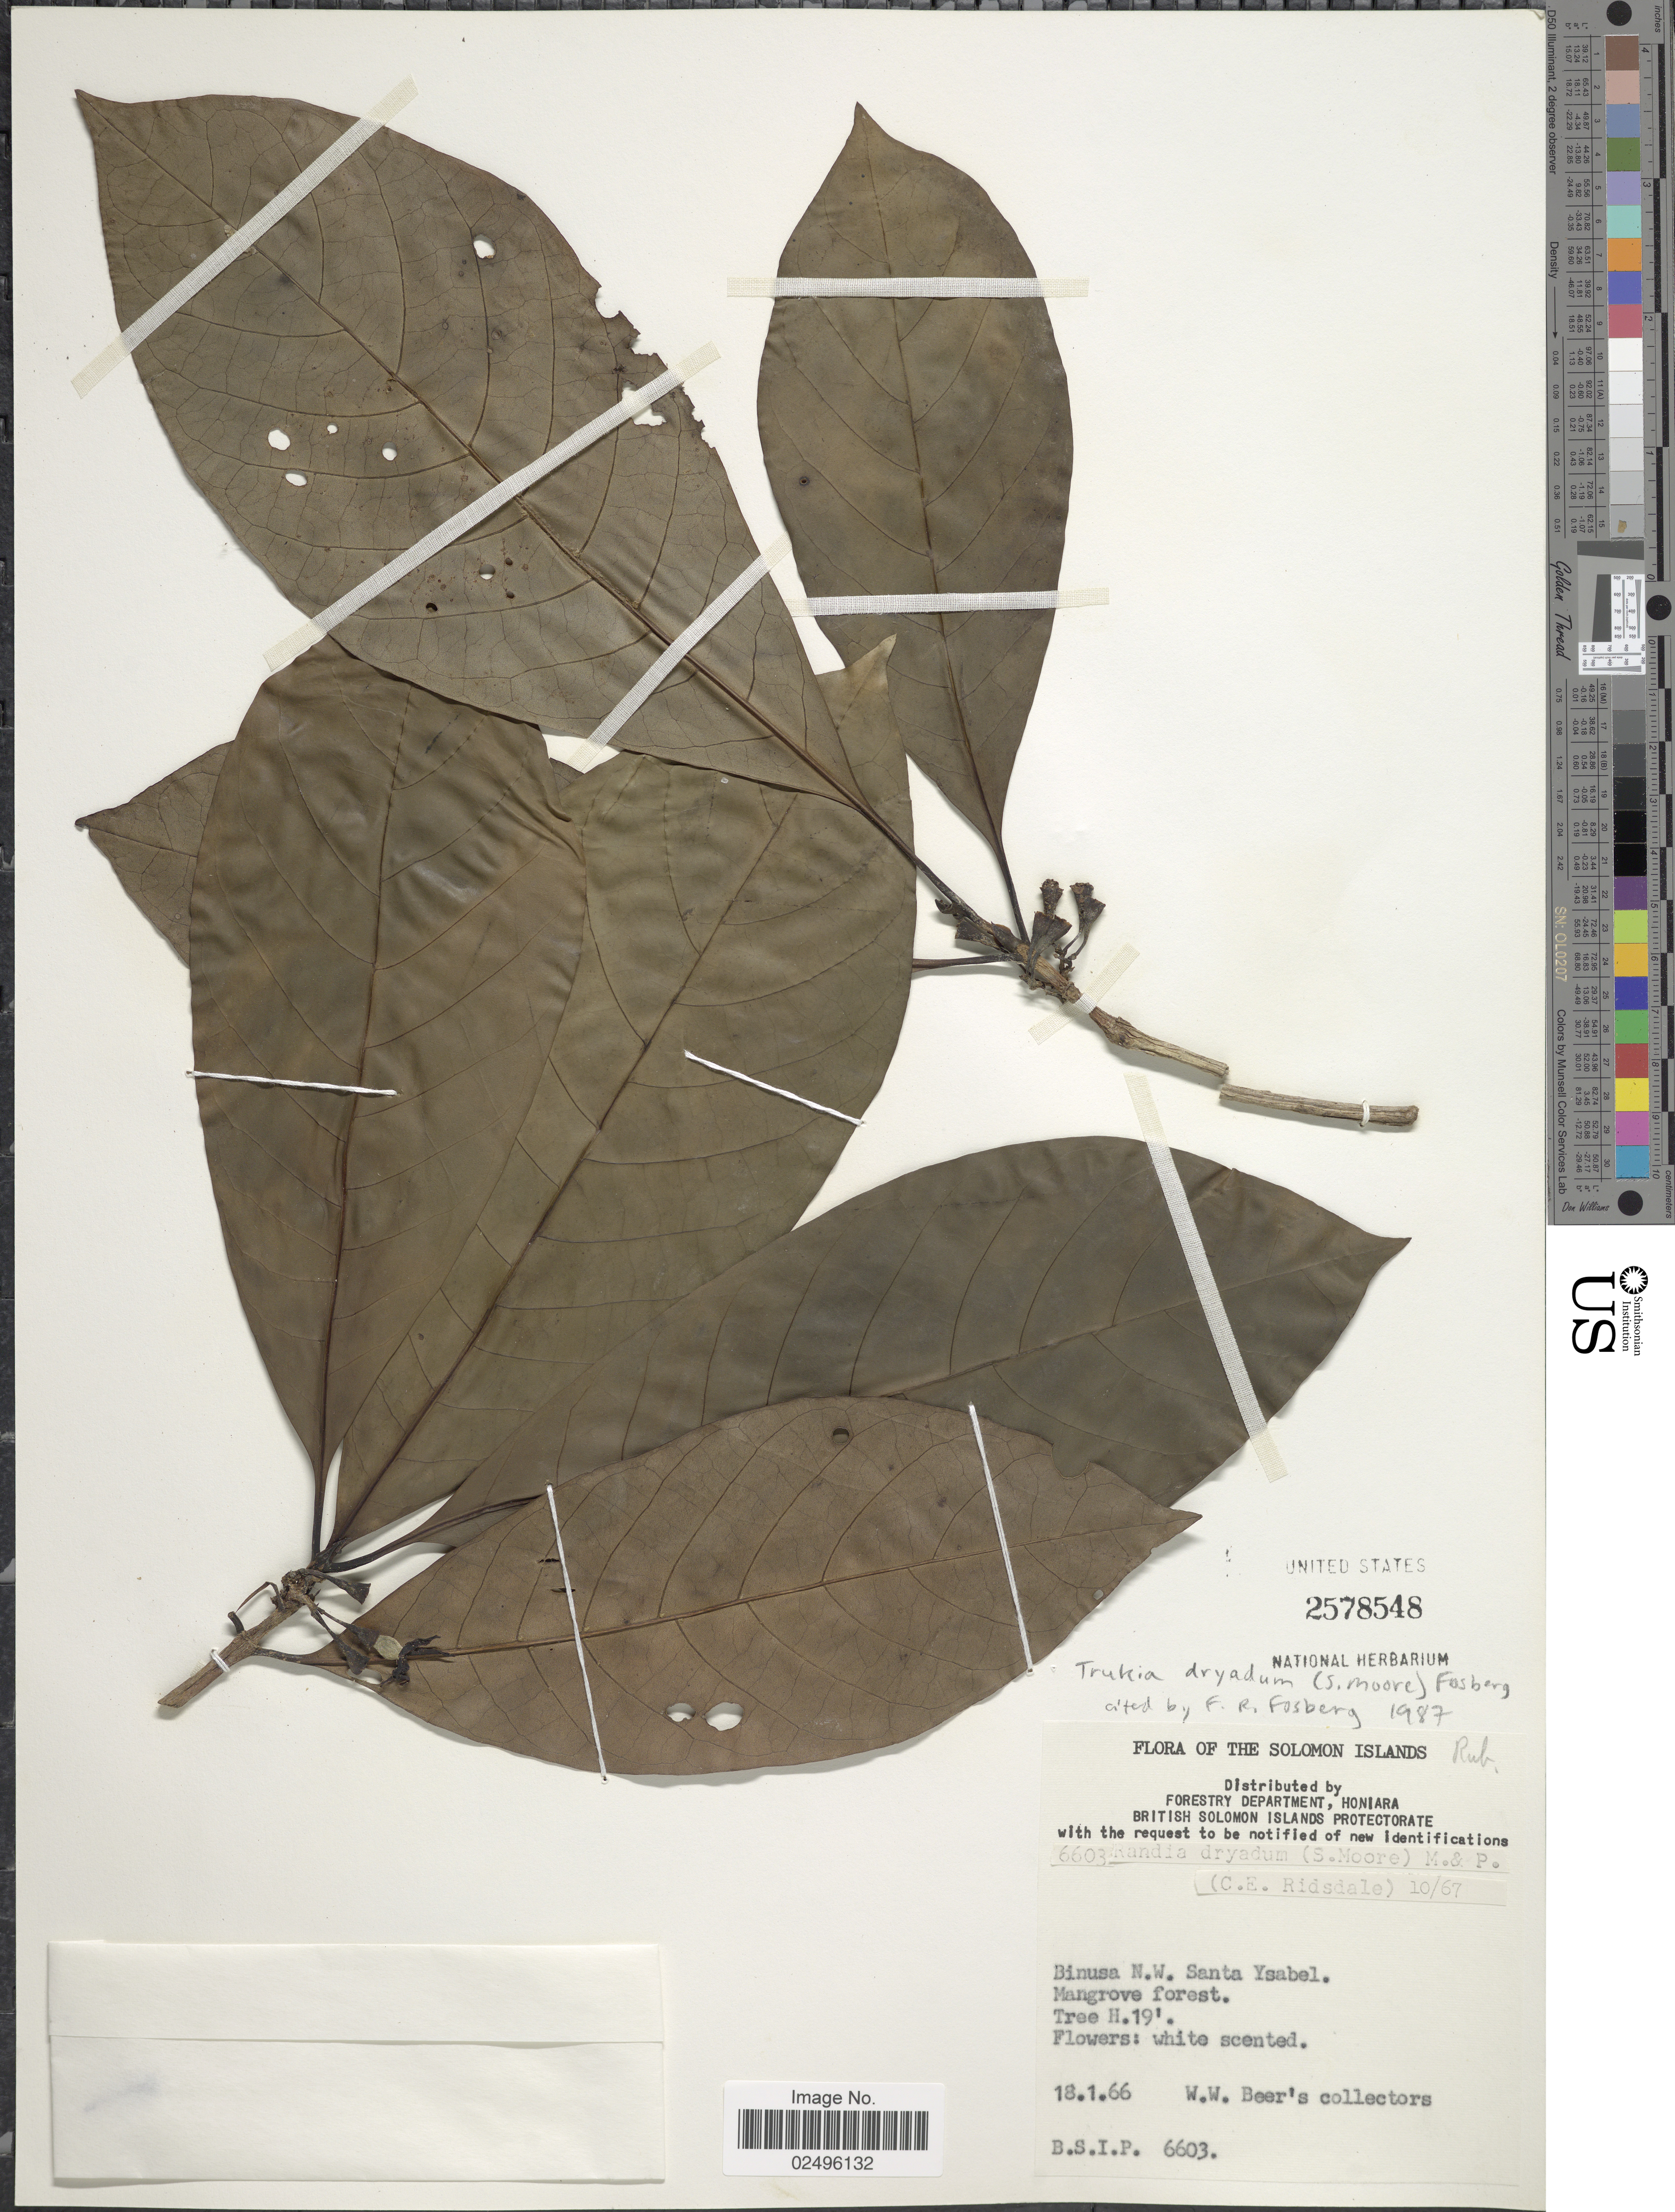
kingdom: Plantae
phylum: Tracheophyta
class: Magnoliopsida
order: Gentianales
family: Rubiaceae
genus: Trukia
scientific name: Trukia dryadum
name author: (S. Moore) Fosberg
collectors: Beer's collectors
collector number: B.S.I.P. 6603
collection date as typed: Transcribed d/m/y: 18/1/66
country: Solomon Islands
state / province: Solomon Islands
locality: Binusa N.W Santa Ysabel. Mangrove forest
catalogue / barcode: US 2578548